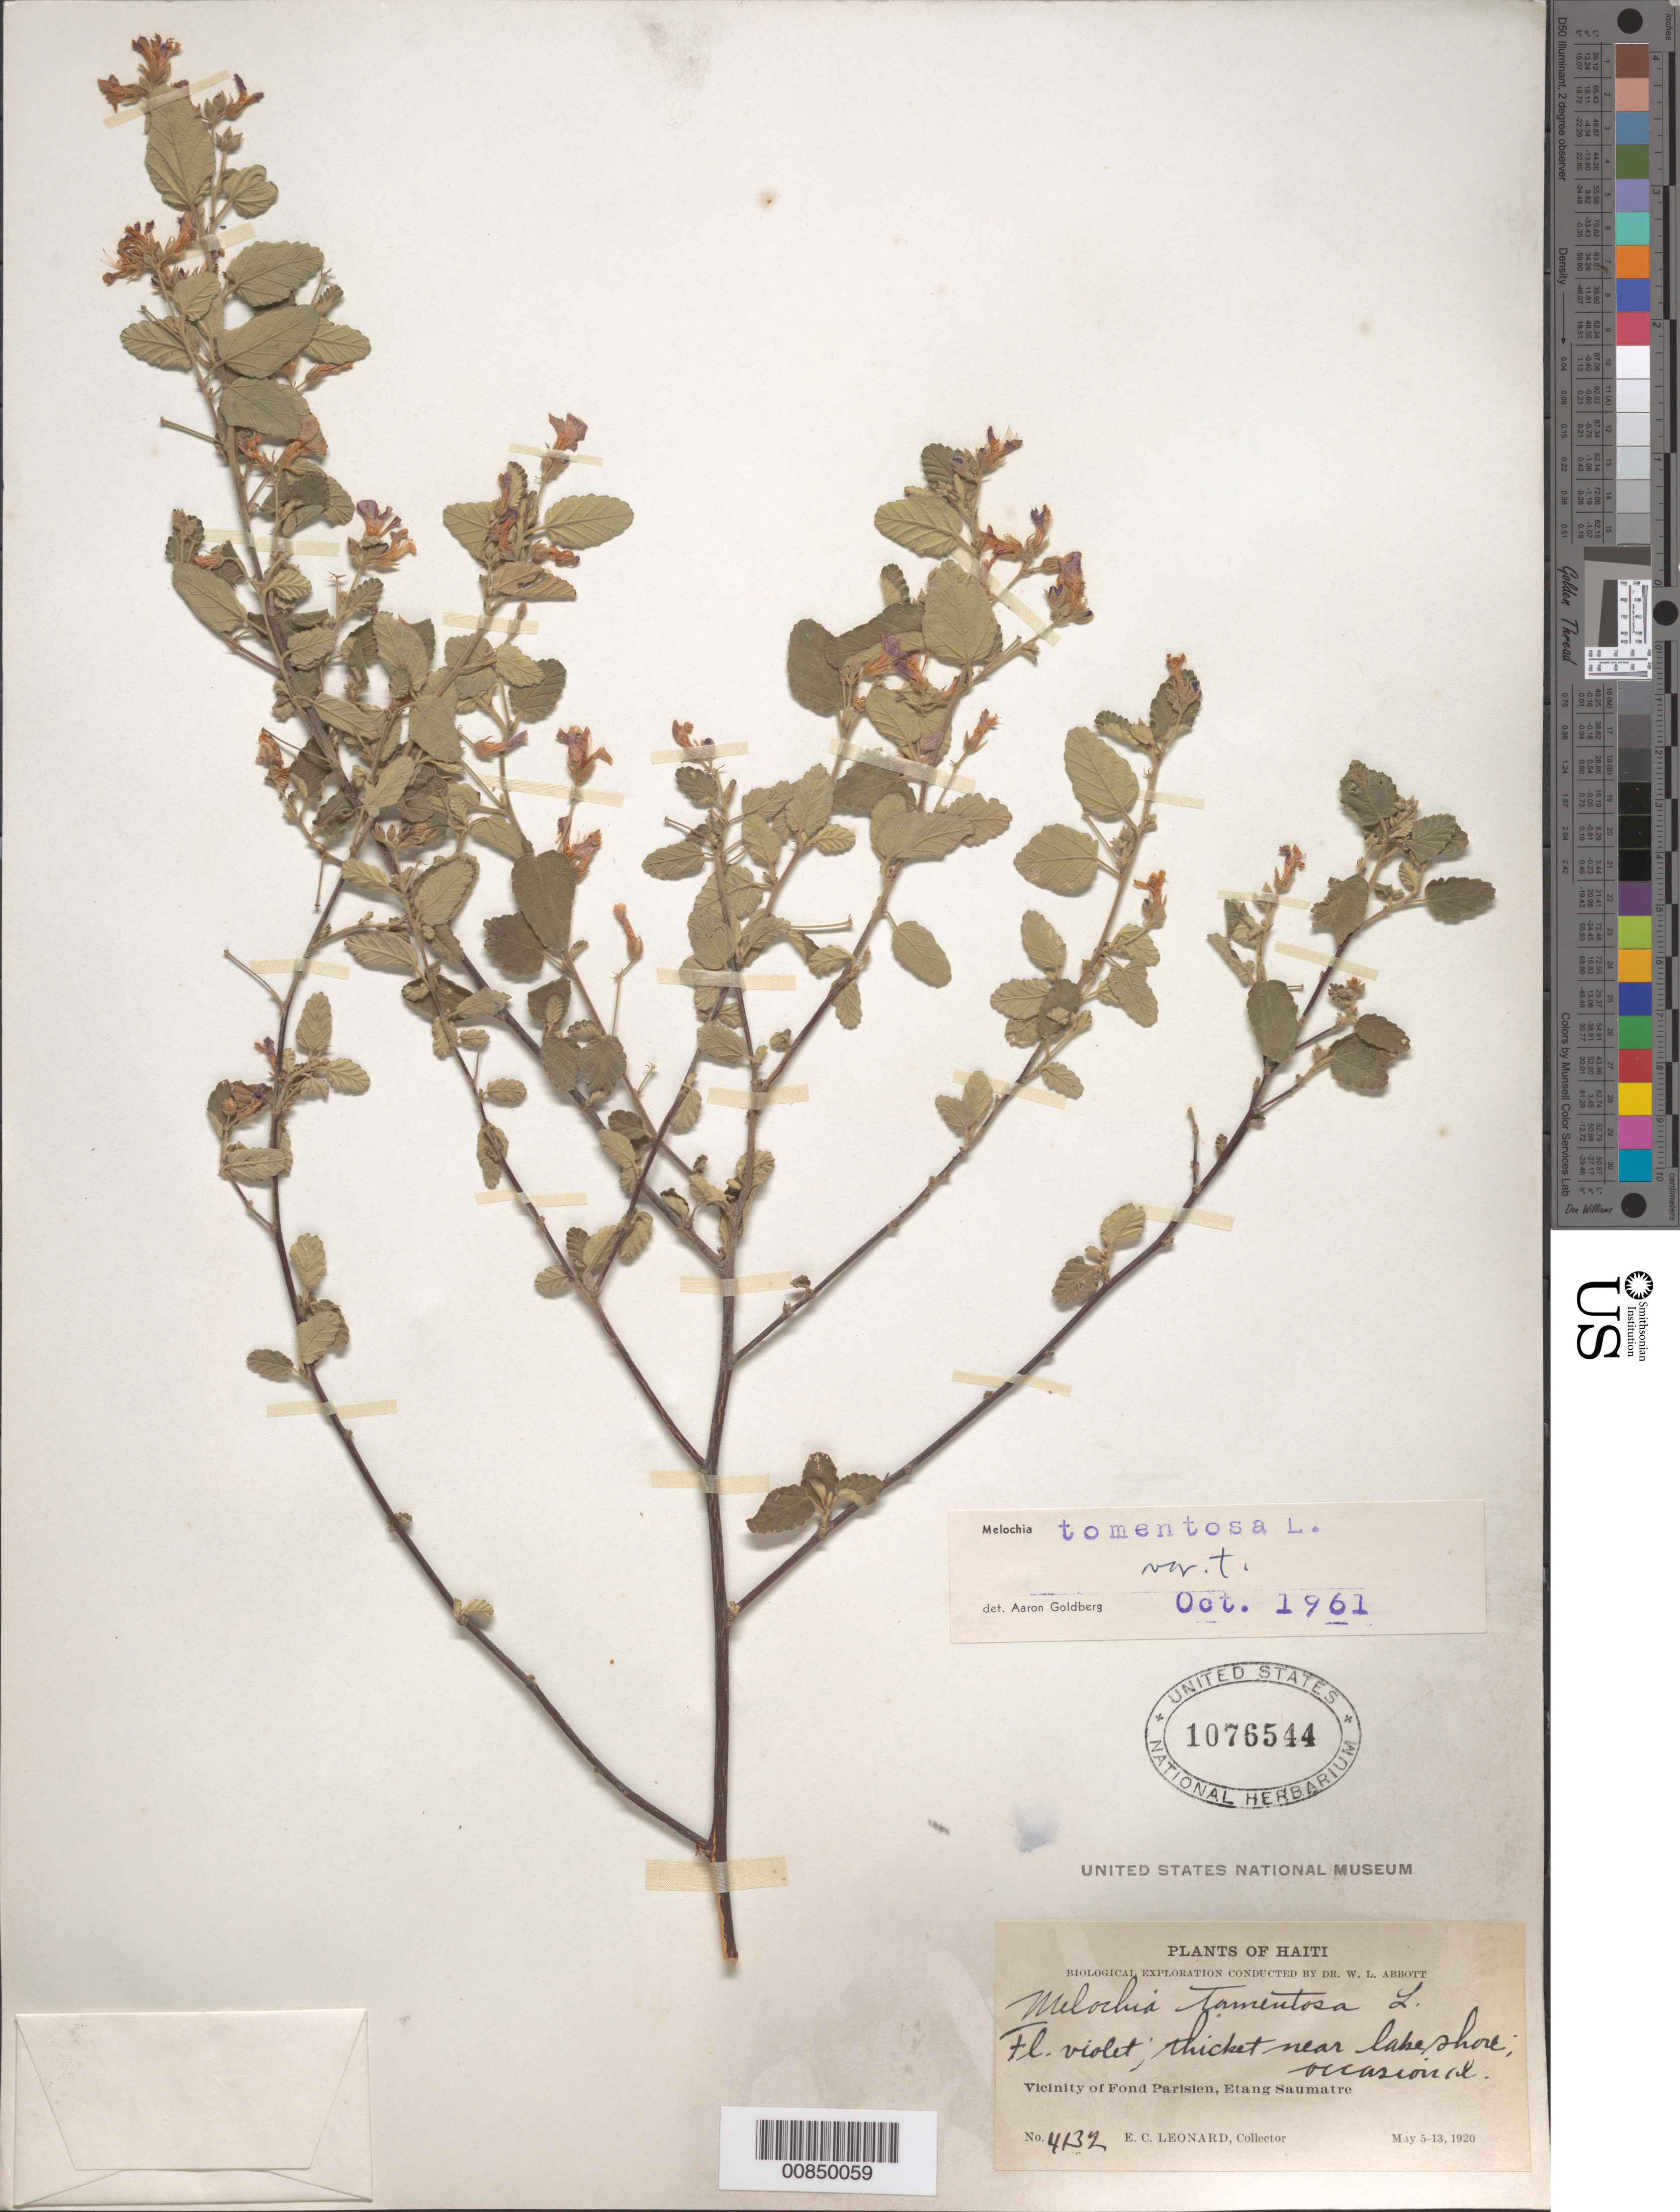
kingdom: Plantae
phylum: Tracheophyta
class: Magnoliopsida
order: Malvales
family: Malvaceae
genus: Melochia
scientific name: Melochia tomentosa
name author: L.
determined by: Goldberg, Aaron, (US), NMNH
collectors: E. C. Leonard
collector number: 4132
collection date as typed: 05 May 1920 to 13 May 1920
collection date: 1920-05-05/1920-05-13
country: Haiti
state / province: Ouest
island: Hispaniola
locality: Vicinity of Fond Parisien, Etang Saumatre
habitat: Thicket near lake shore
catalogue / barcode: US 1076544